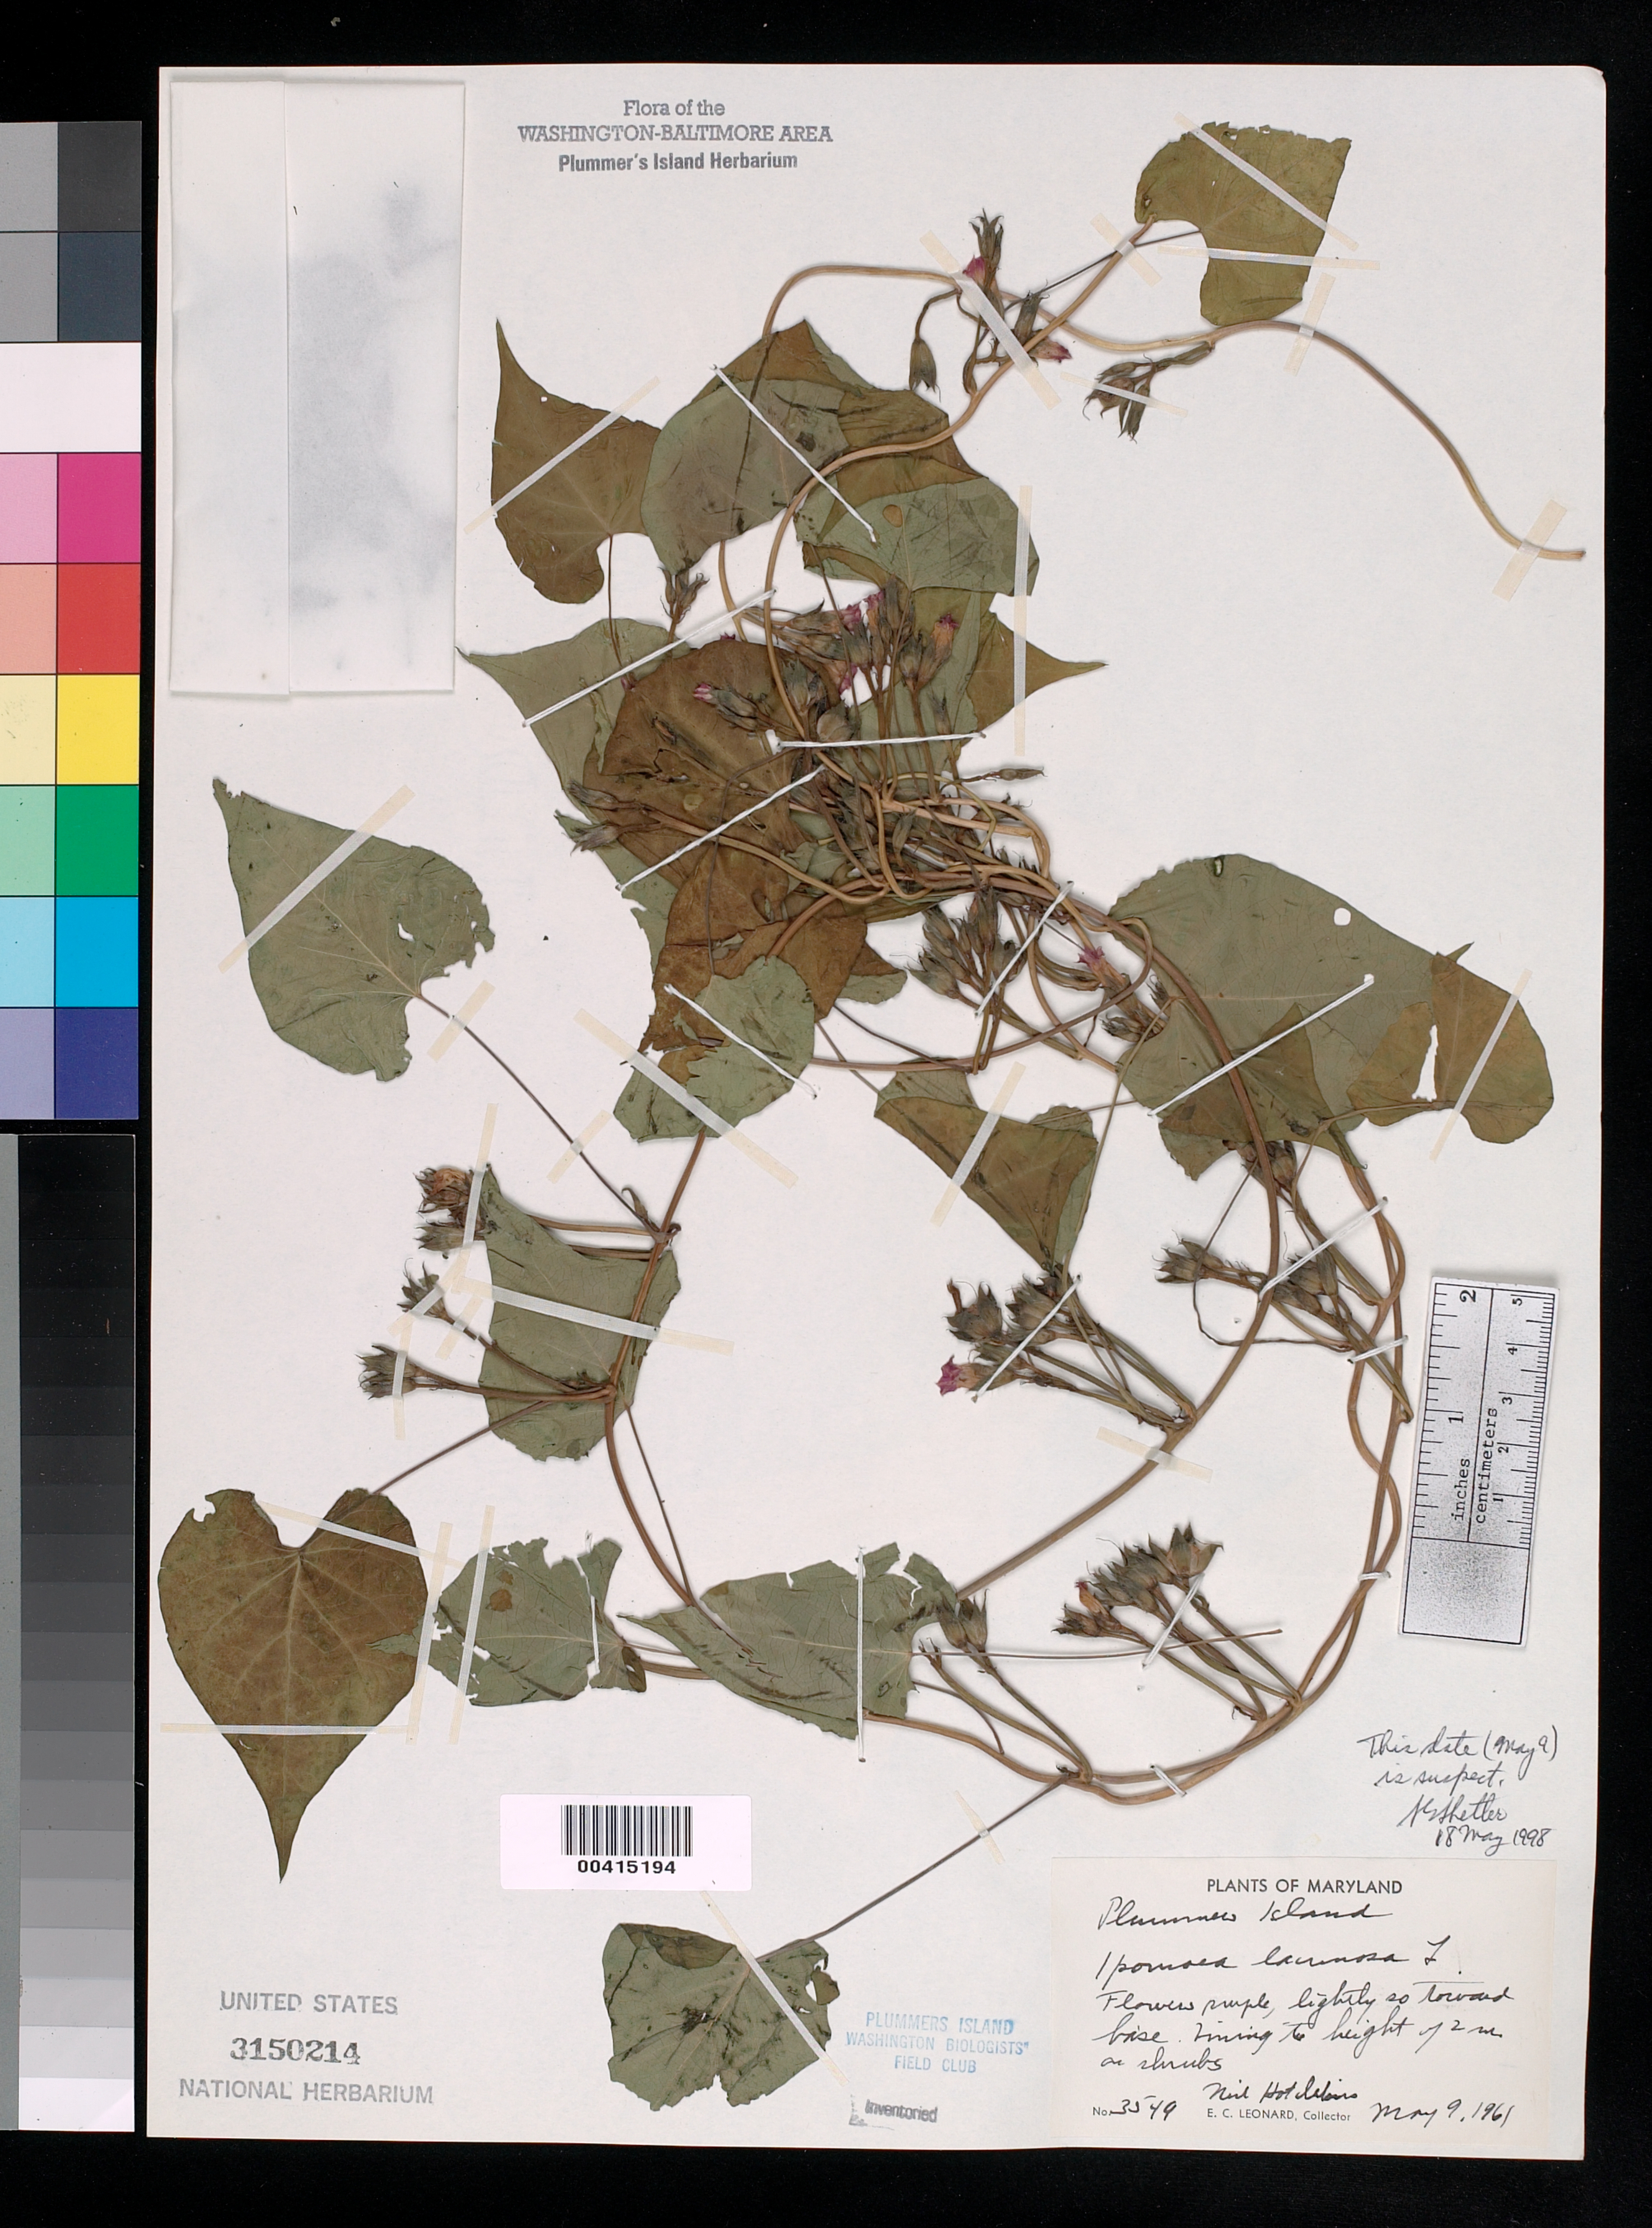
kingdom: Plantae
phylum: Tracheophyta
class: Magnoliopsida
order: Solanales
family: Convolvulaceae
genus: Ipomoea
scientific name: Ipomoea lacunosa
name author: L.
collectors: E. C. Leonard & N. Hotchkiss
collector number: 3549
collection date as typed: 09 May 1961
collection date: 1961-05-09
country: United States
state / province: Maryland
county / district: Montgomery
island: Plummers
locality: Plummer's Island C. & O. Canal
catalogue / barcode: US 3150214